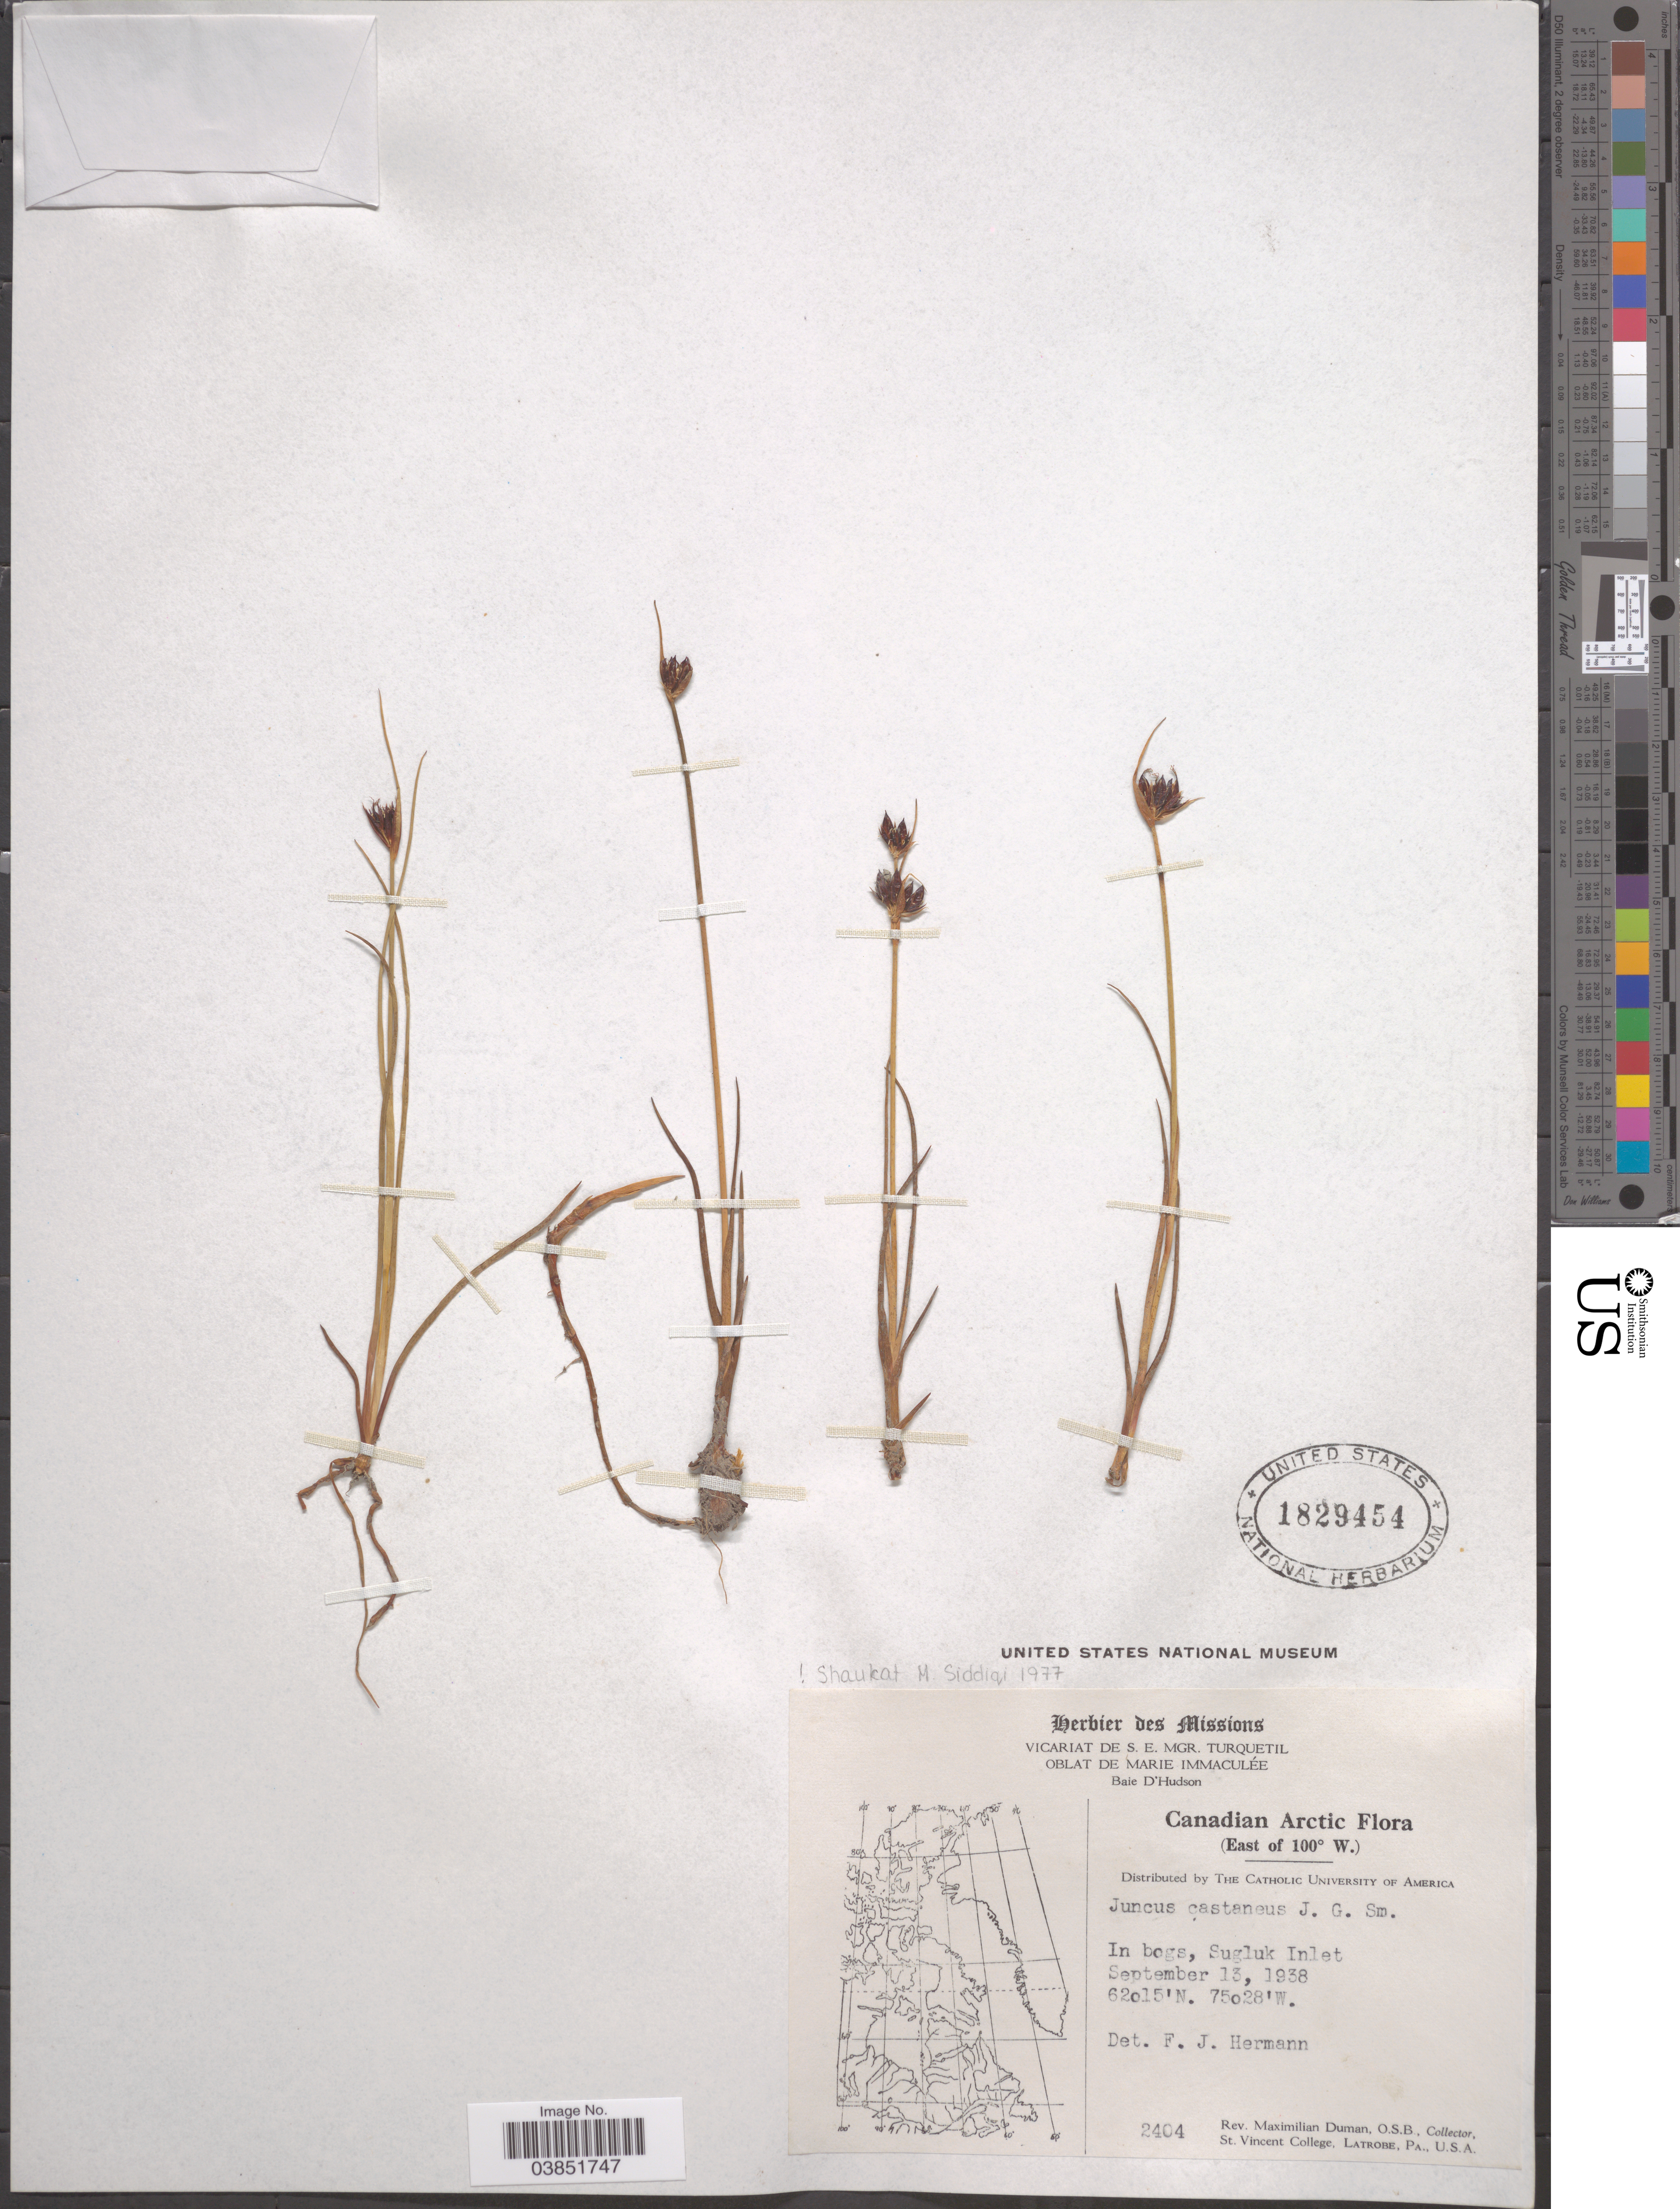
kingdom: Plantae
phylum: Tracheophyta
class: Liliopsida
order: Poales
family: Juncaceae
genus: Juncus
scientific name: Juncus castaneus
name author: Sm.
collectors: M. Duman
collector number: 2404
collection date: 1938-09-13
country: Canada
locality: Canadian Arctic. East of 100° W. Sugluk Inlet.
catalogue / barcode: US 1829454